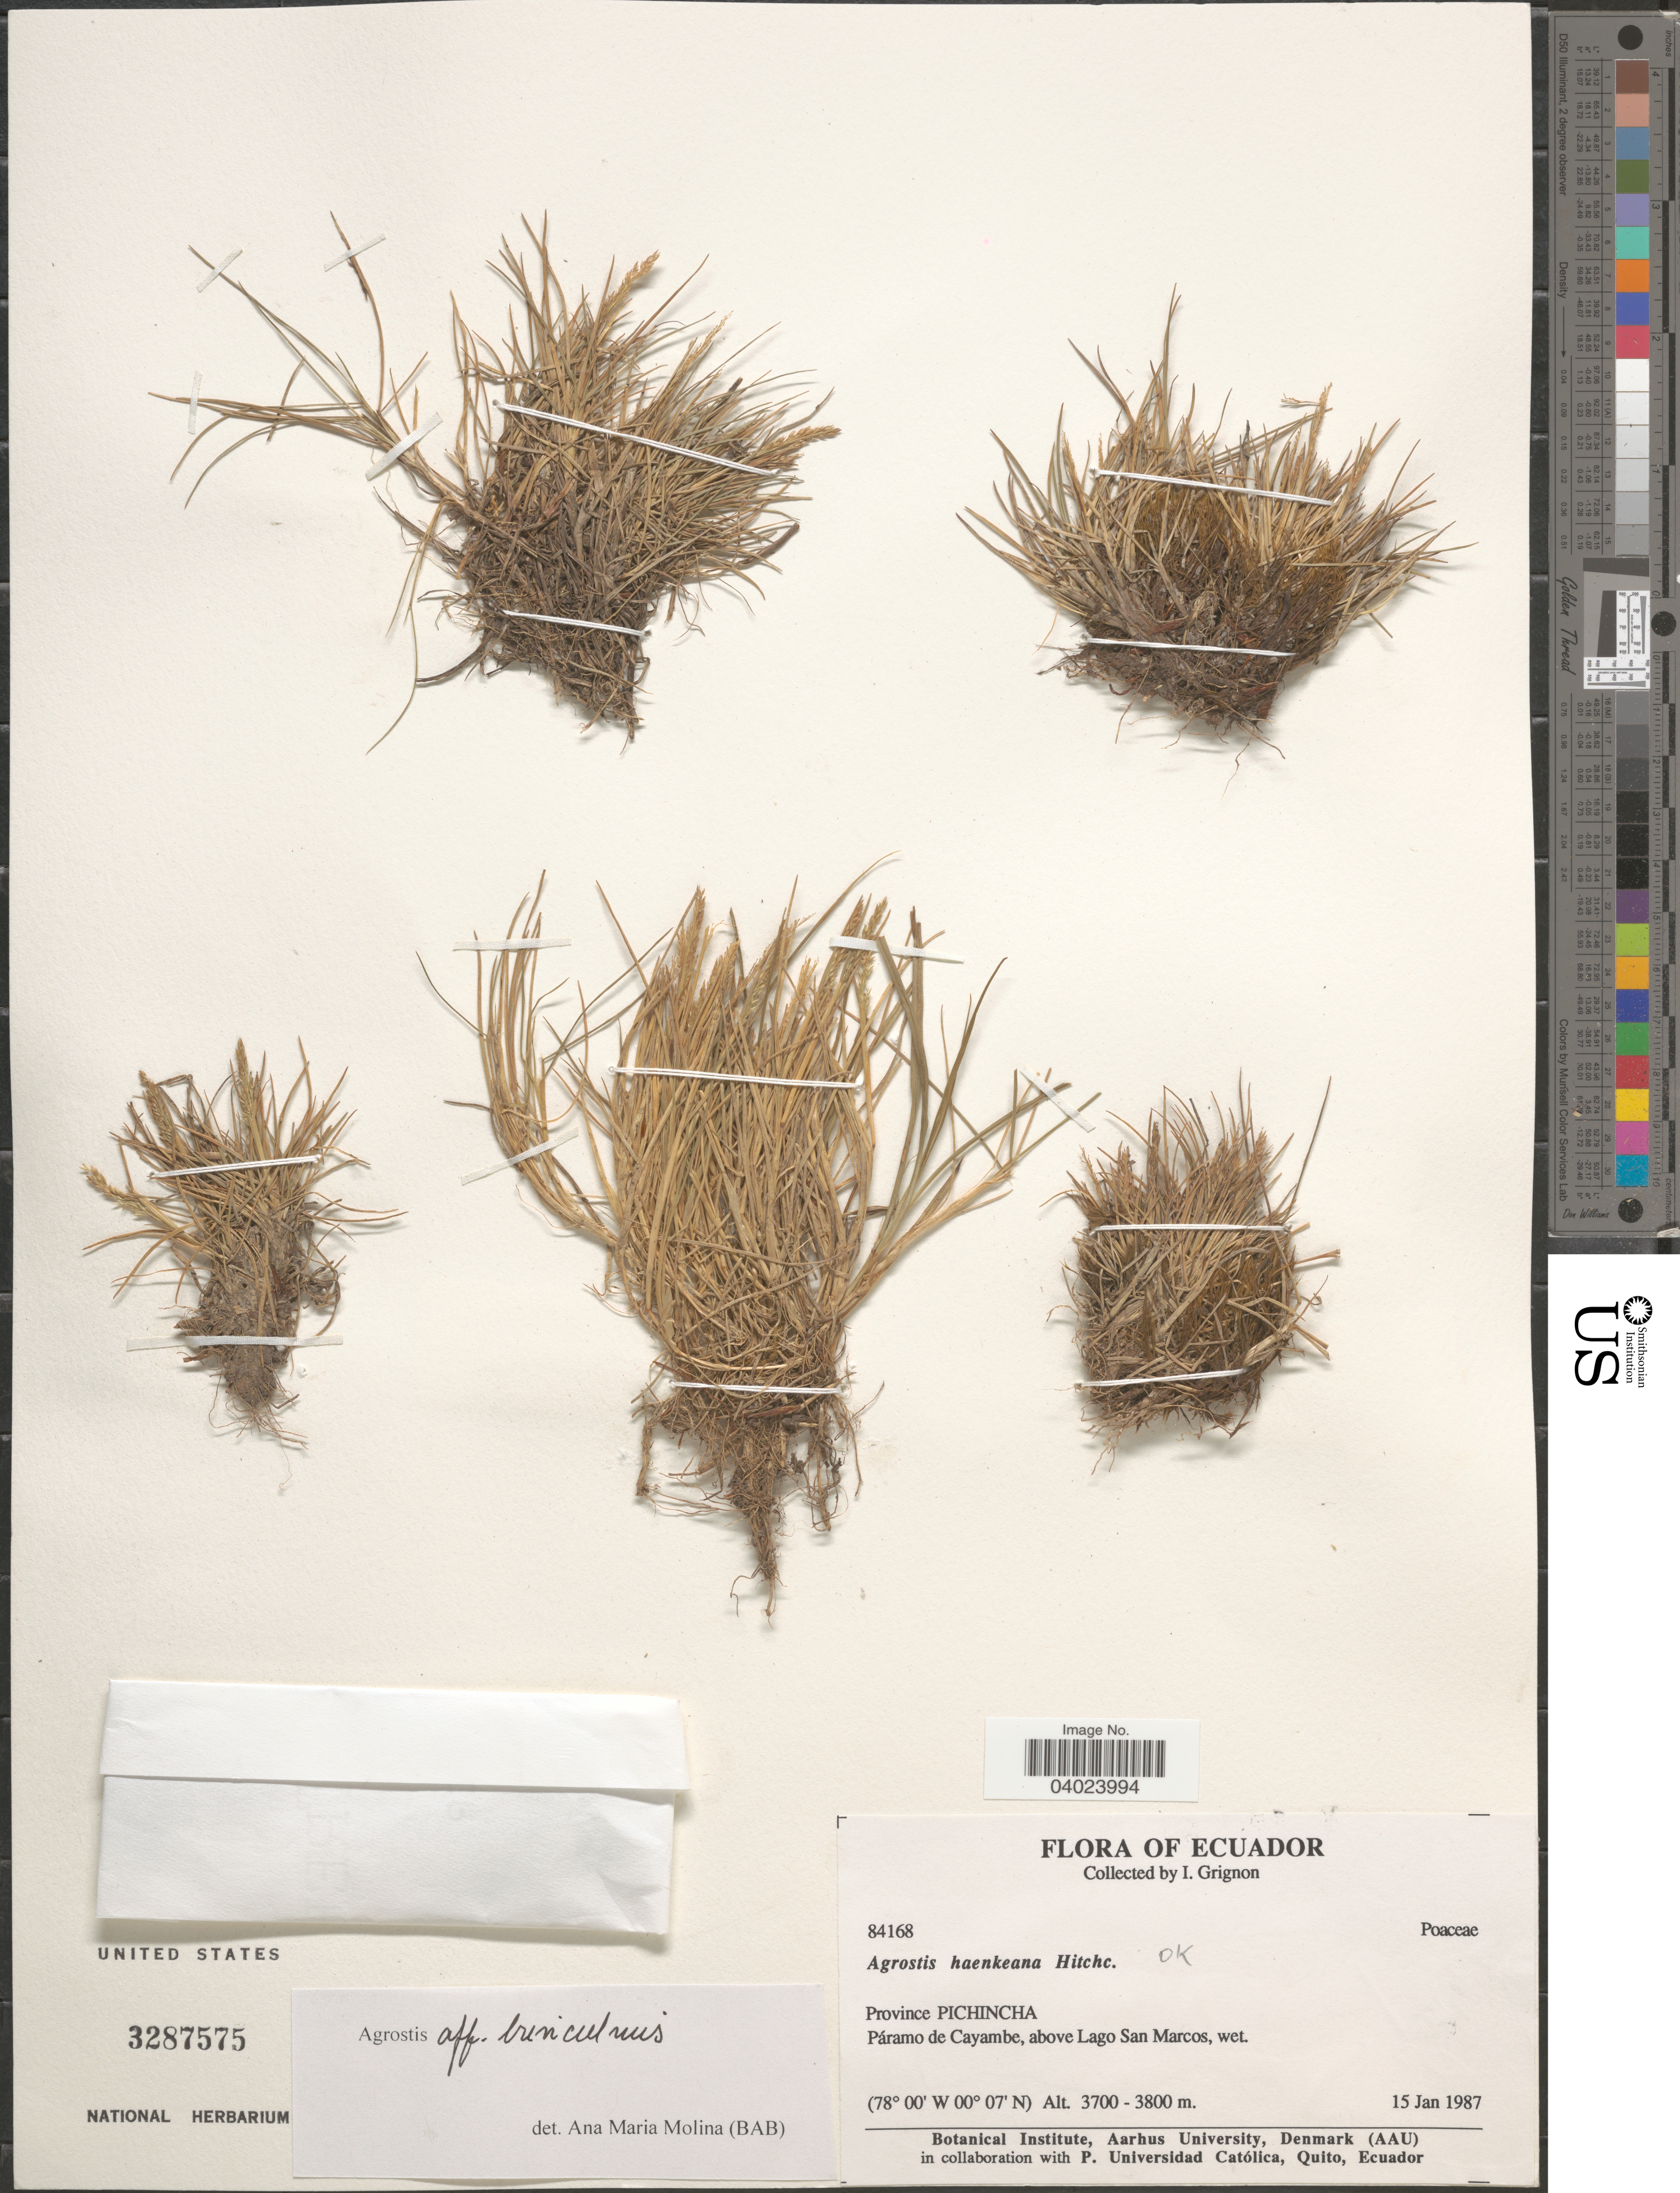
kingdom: Plantae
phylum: Tracheophyta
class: Liliopsida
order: Poales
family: Poaceae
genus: Agrostis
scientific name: Agrostis breviculmis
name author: Hitchc.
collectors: I. Grignon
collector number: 84168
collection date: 1987-01-15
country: Ecuador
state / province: Pichincha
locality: Páramo de Cayambe, above Lago San Marcos.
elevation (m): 3700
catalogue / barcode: US 3287575